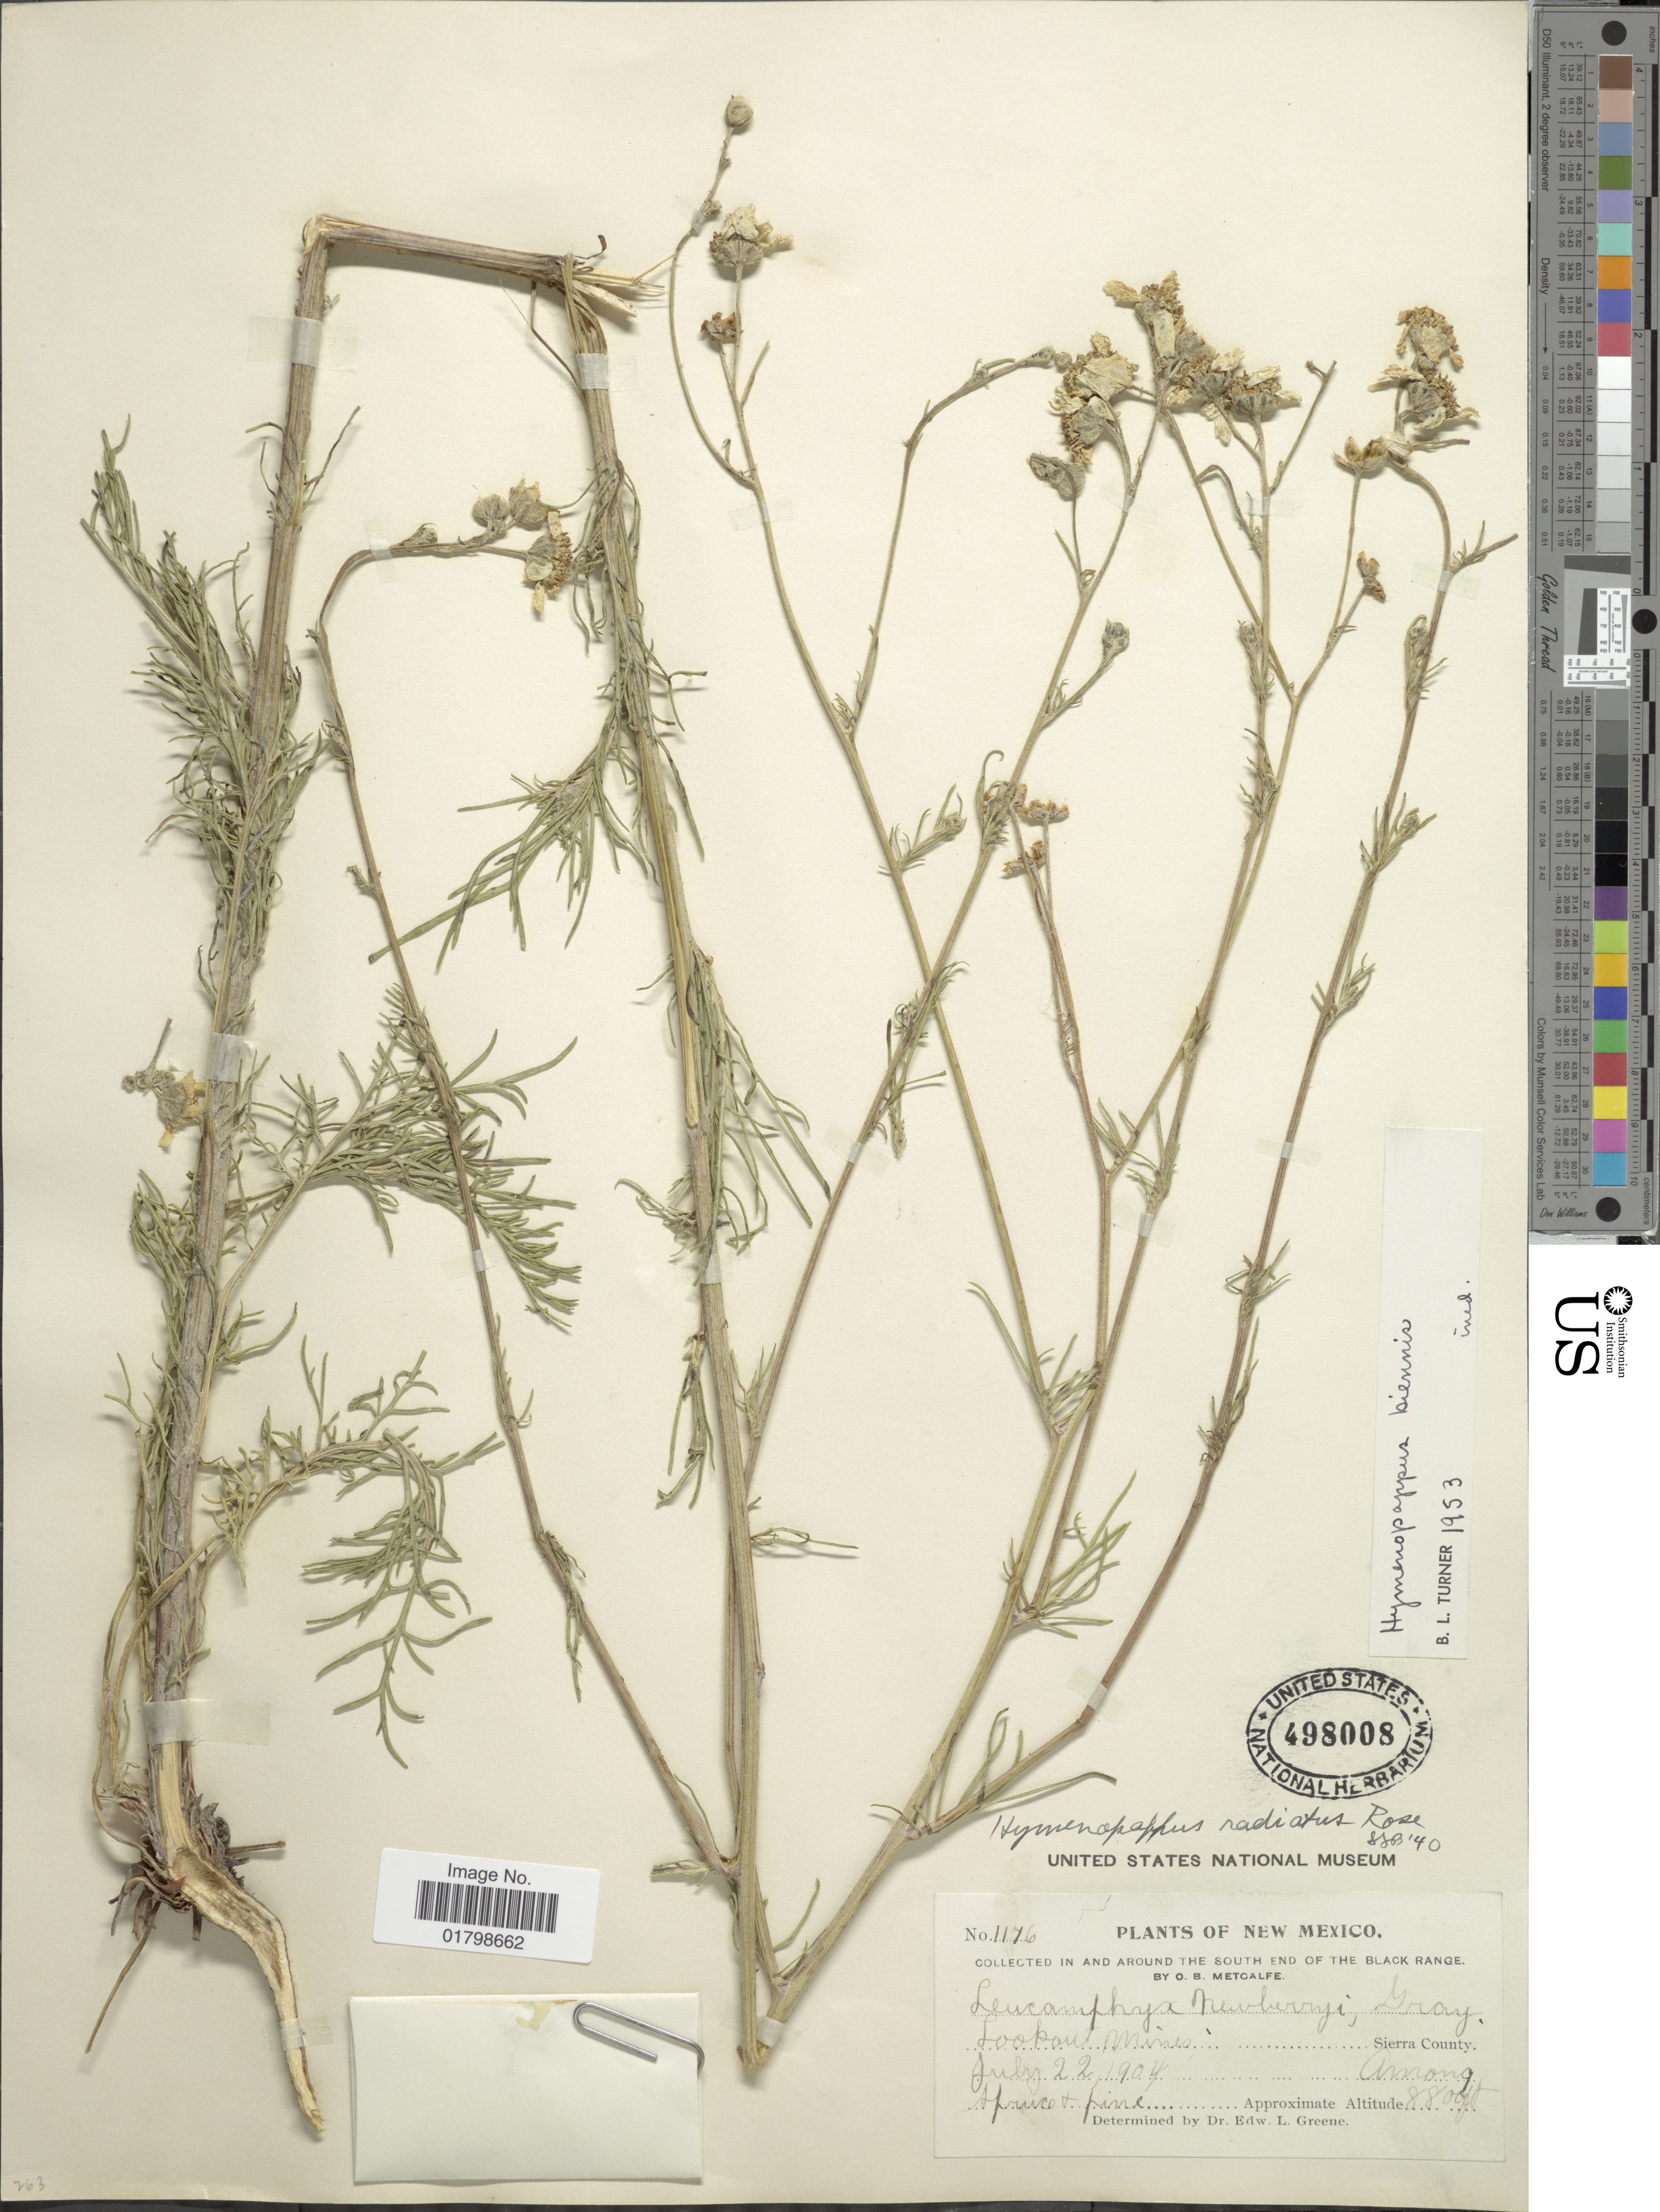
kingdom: Plantae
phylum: Tracheophyta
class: Magnoliopsida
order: Asterales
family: Asteraceae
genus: Hymenopappus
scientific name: Hymenopappus biennis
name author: (Rydb.) I.M. Johnst.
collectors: O. B. Metcalfe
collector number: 1176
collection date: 1904-07-22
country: United States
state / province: New Mexico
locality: In and around the South end of the Black Range, Lookout Mines, Sierra County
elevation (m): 2682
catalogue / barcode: US 498008